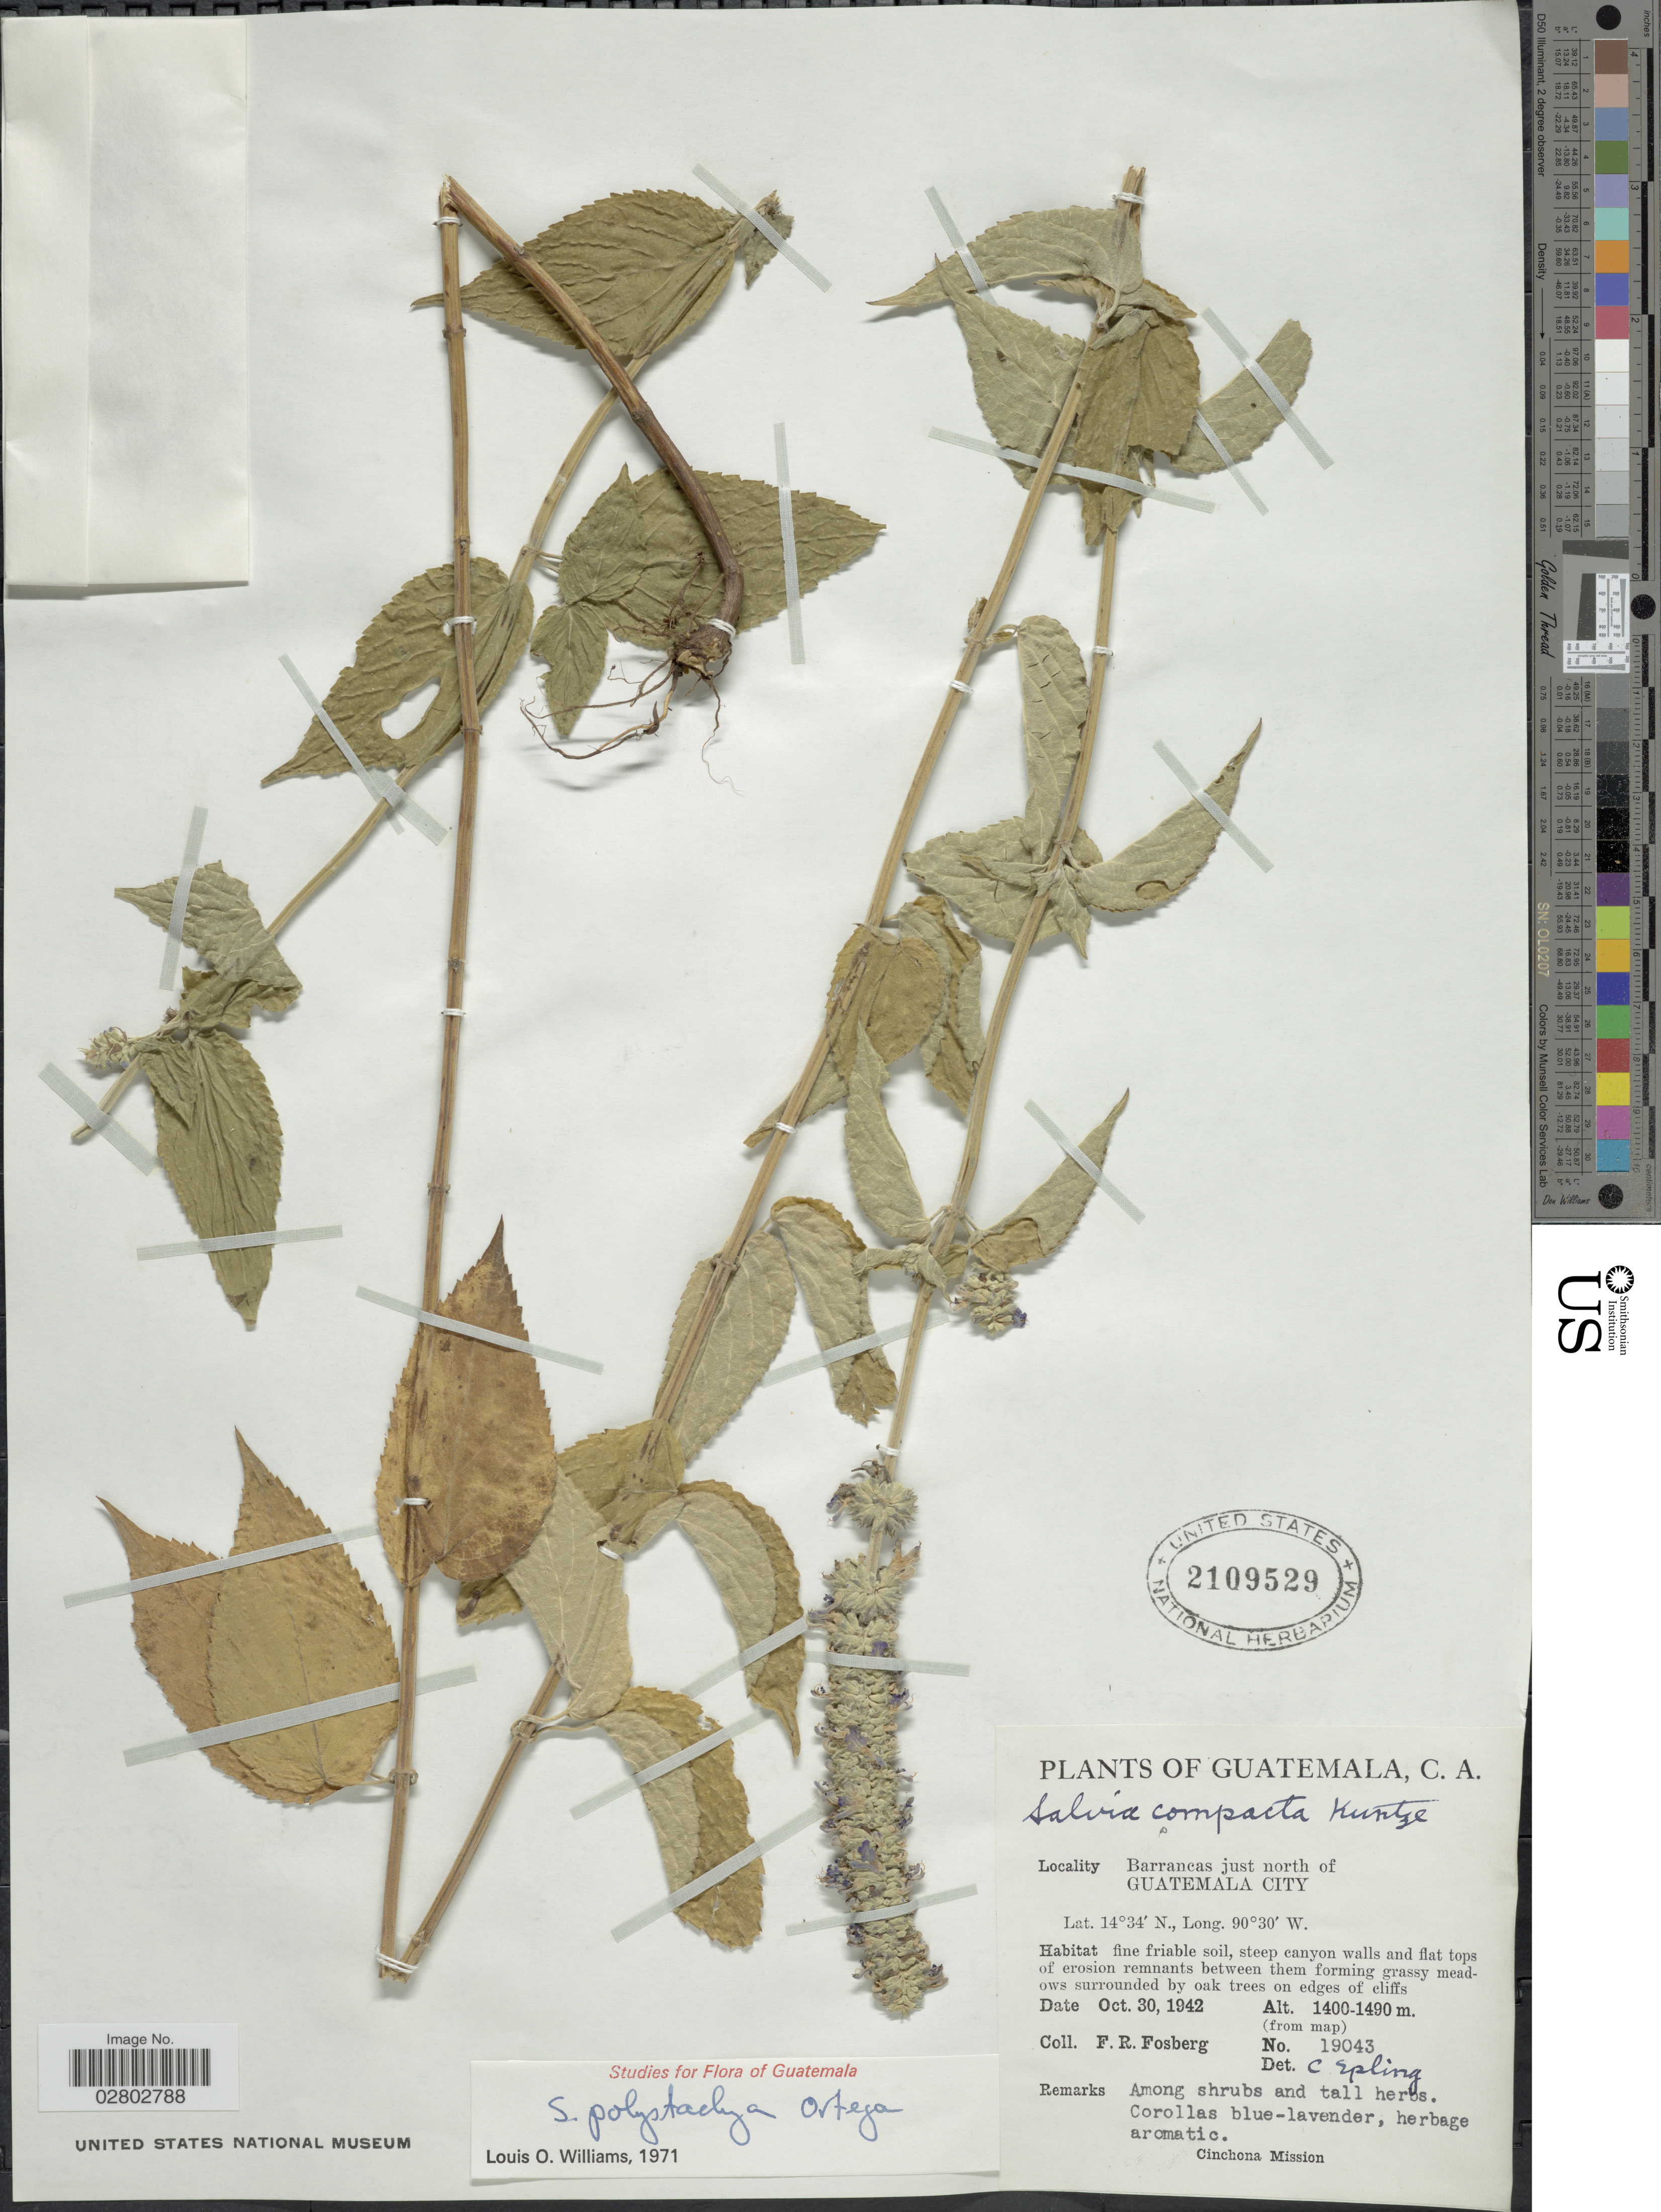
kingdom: Plantae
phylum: Tracheophyta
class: Magnoliopsida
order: Lamiales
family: Lamiaceae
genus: Salvia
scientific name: Salvia polystachya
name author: Cav.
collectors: F. R. Fosberg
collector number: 19043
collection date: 1942-10-30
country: Guatemala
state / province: Guatemala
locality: Barrancas just north of Guatemala City.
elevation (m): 1400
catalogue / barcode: US 2109529